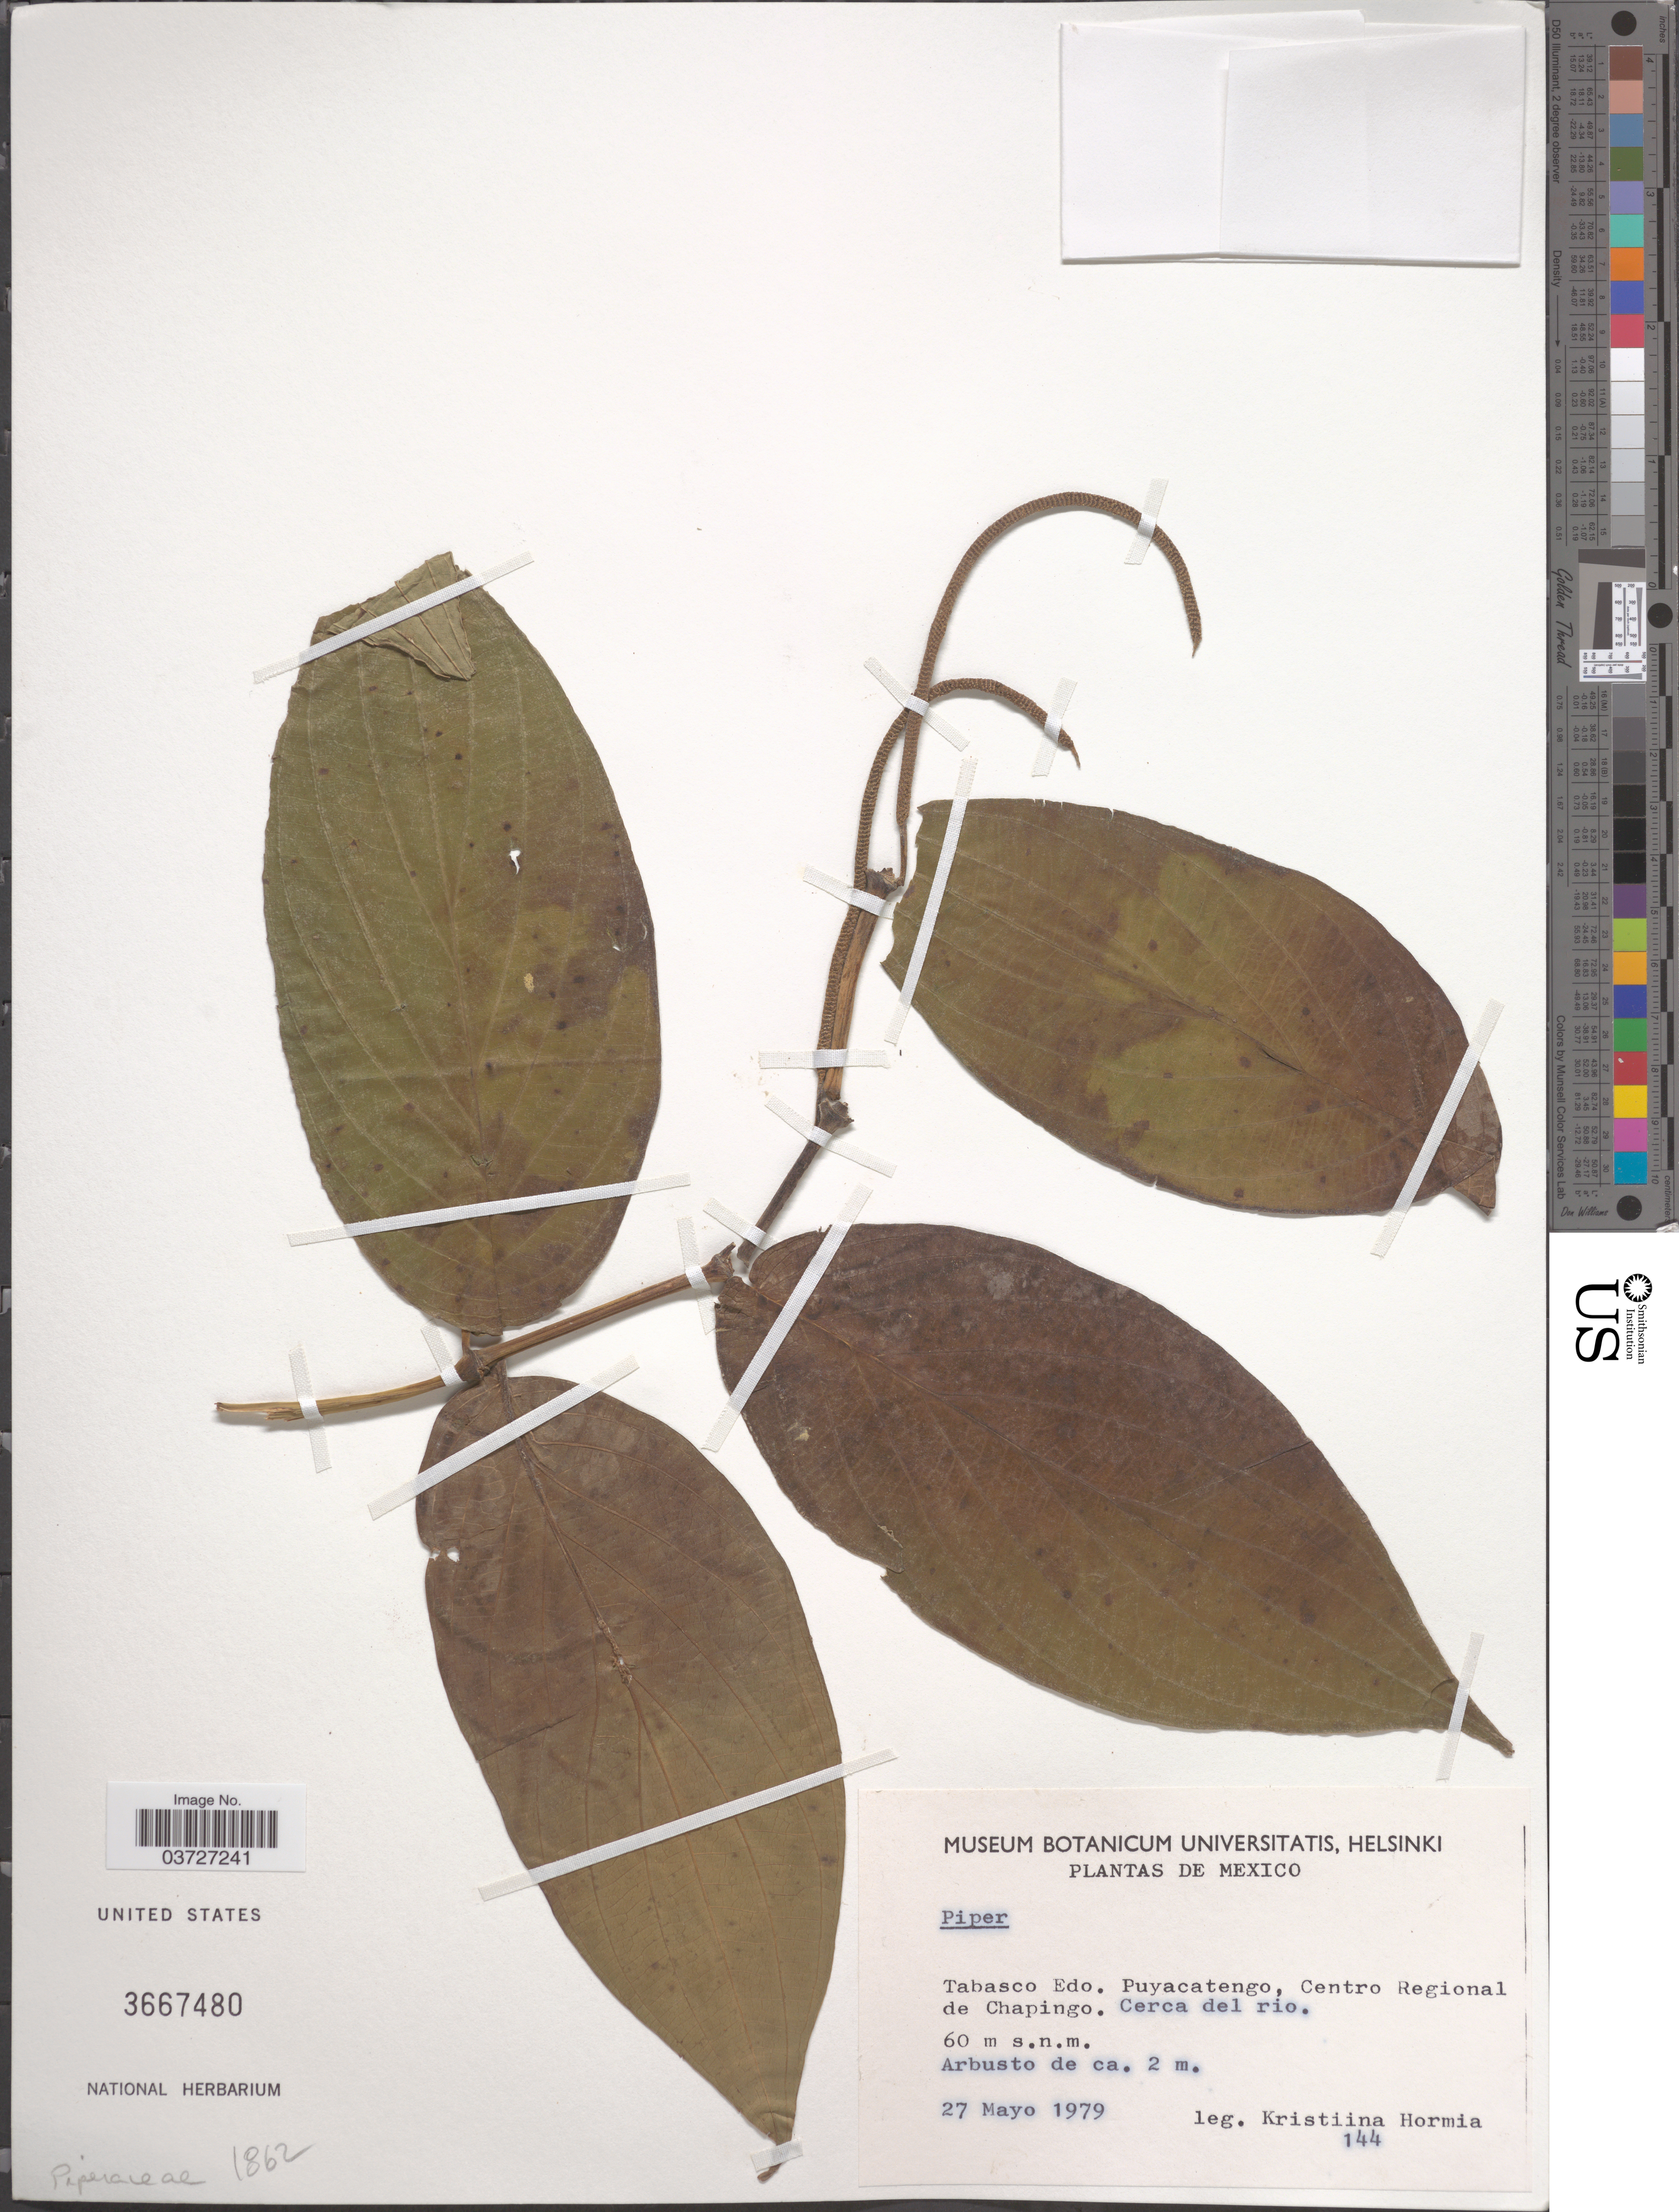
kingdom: Plantae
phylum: Tracheophyta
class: Magnoliopsida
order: Piperales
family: Piperaceae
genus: Piper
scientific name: Piper sp.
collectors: K. Hormia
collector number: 144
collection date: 1979-05-27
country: Mexico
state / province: Tabasco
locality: Puyacatengo, Centro Regional de Chapingo. Cerca del rio.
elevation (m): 60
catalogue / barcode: US 3667480